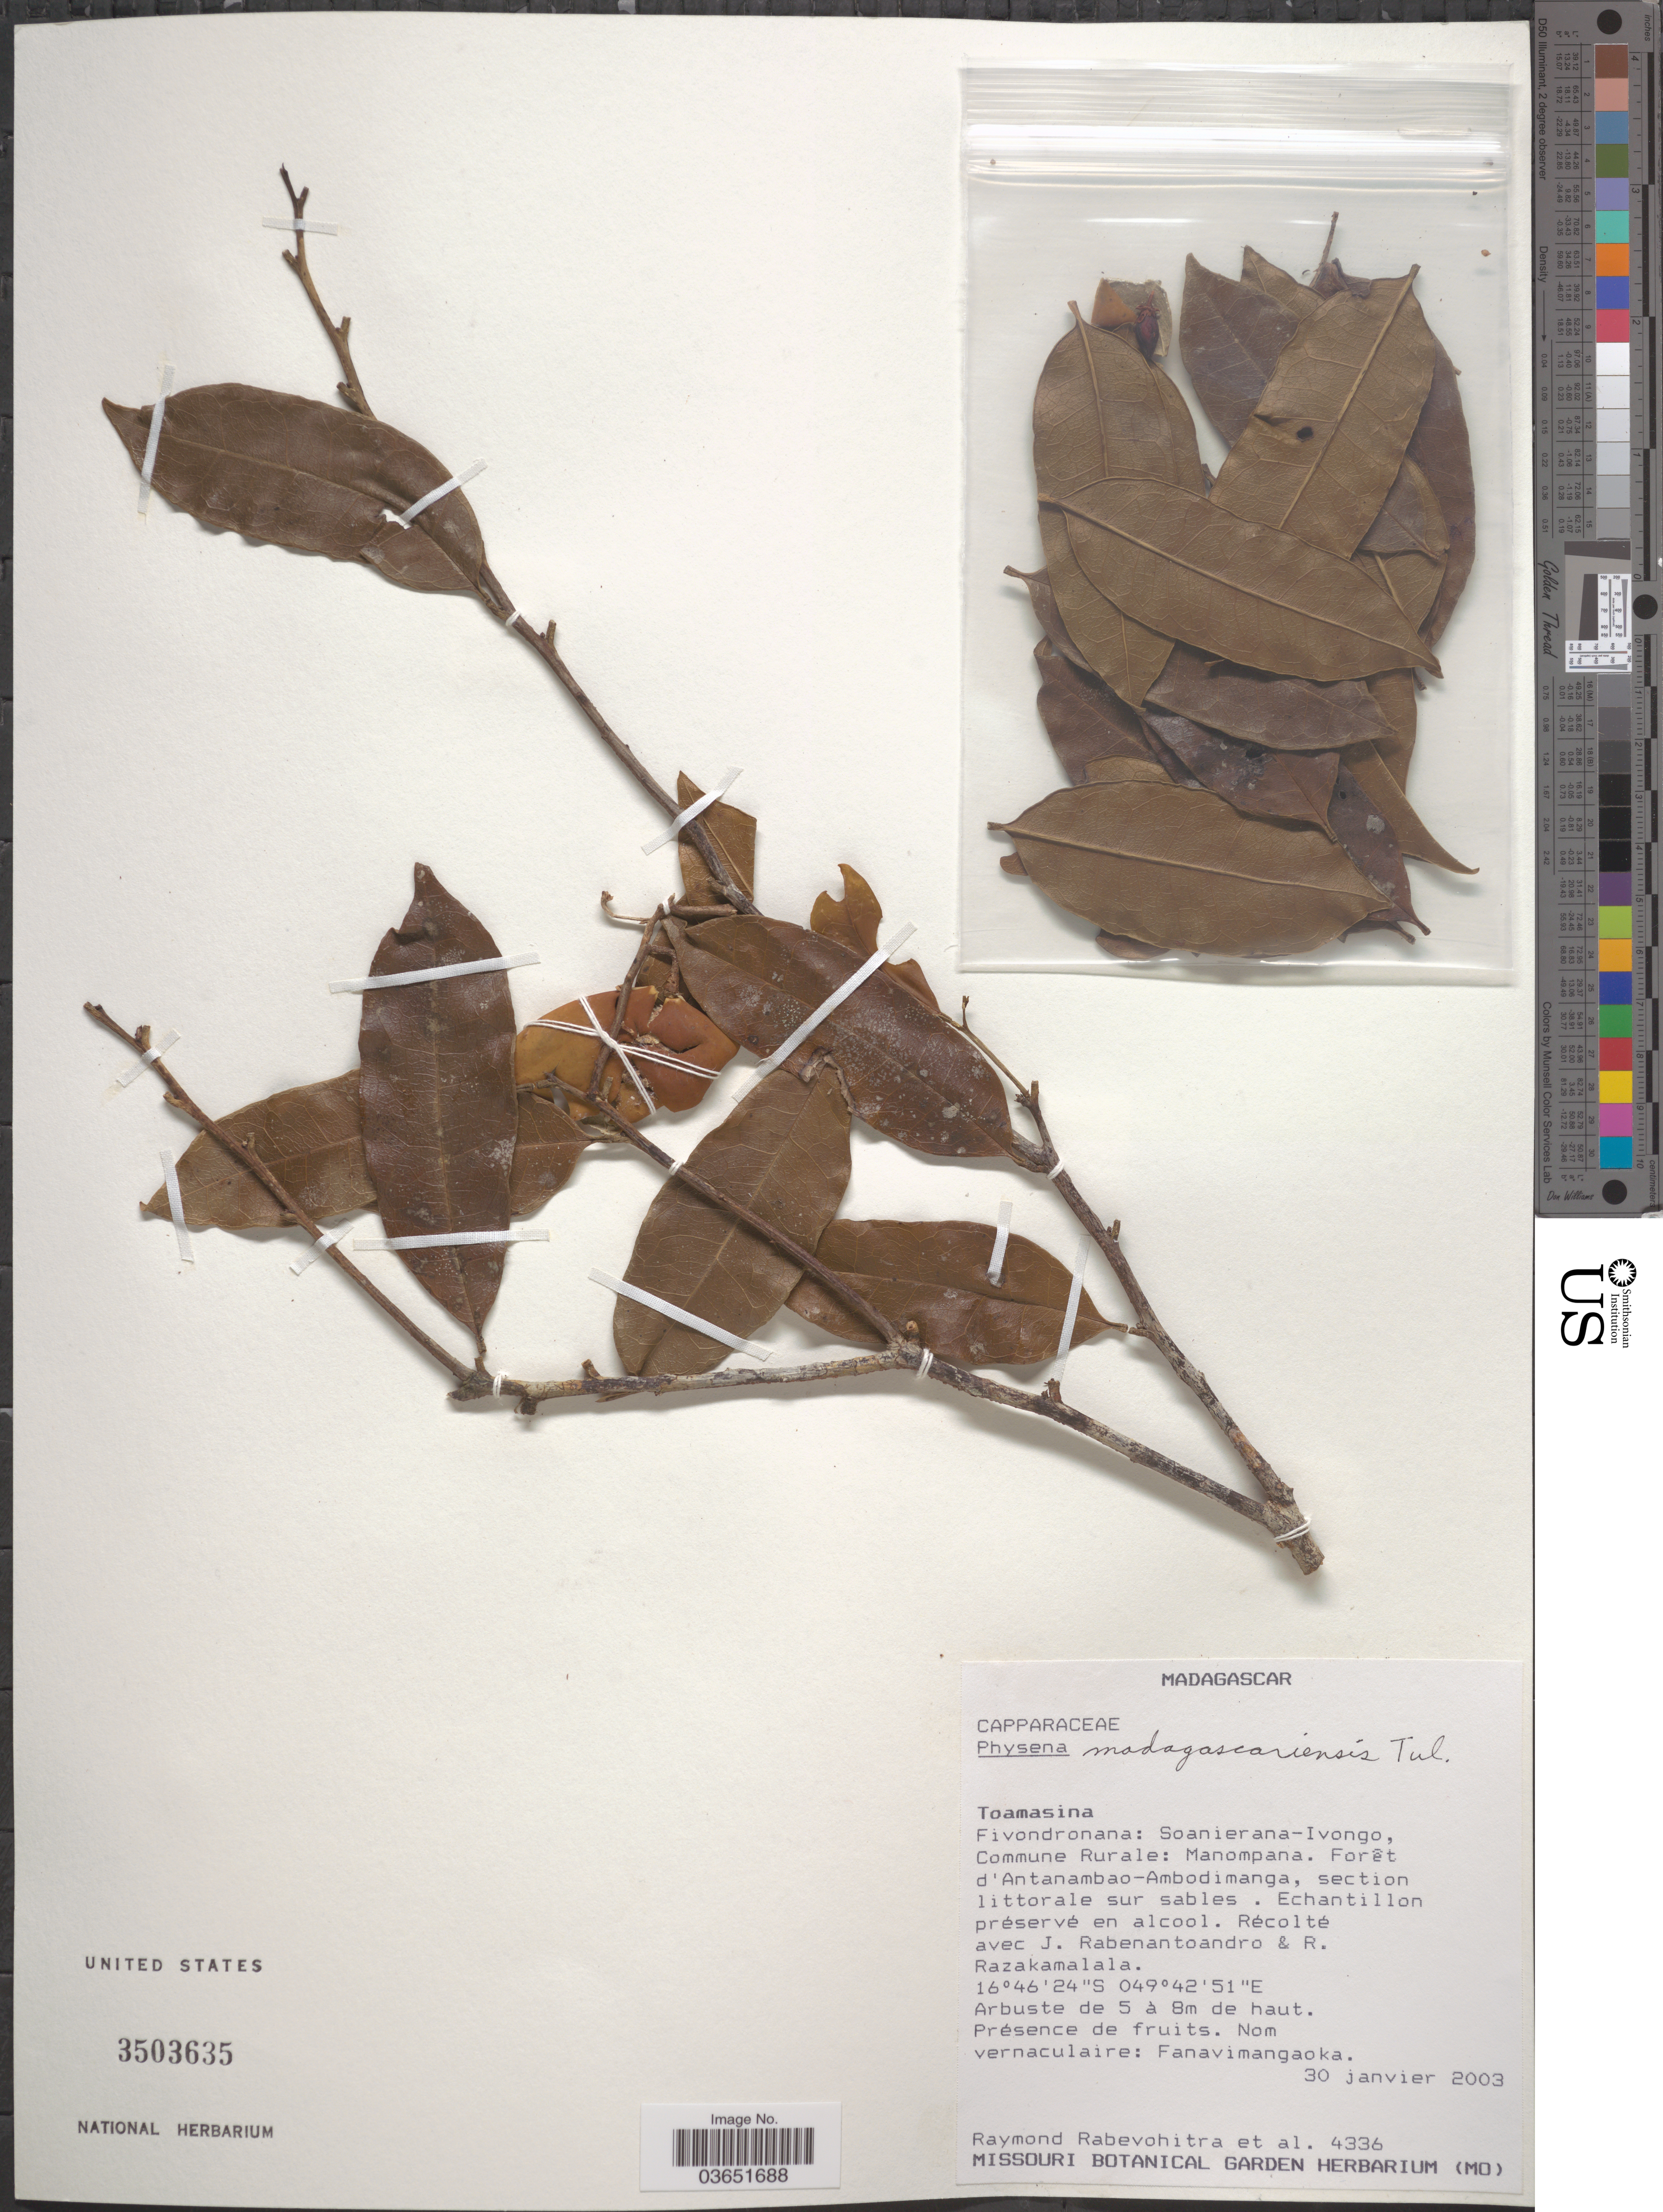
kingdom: Plantae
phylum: Tracheophyta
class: Magnoliopsida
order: Caryophyllales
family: Physenaceae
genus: Physena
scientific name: Physena madagascariensis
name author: Thouars ex Tul.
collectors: R. Rabevohitra, J. Rabenantoandro & R. Razakamalala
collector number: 4336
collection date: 2003-01-30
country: Madagascar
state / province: Analanjirofo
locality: Fivondronana: Soanierana-Ivongo, Commune Rurale: Manompana. Forêt d'Antanambao-Ambodimanga, section littorale sur sables.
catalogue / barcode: US 3503635